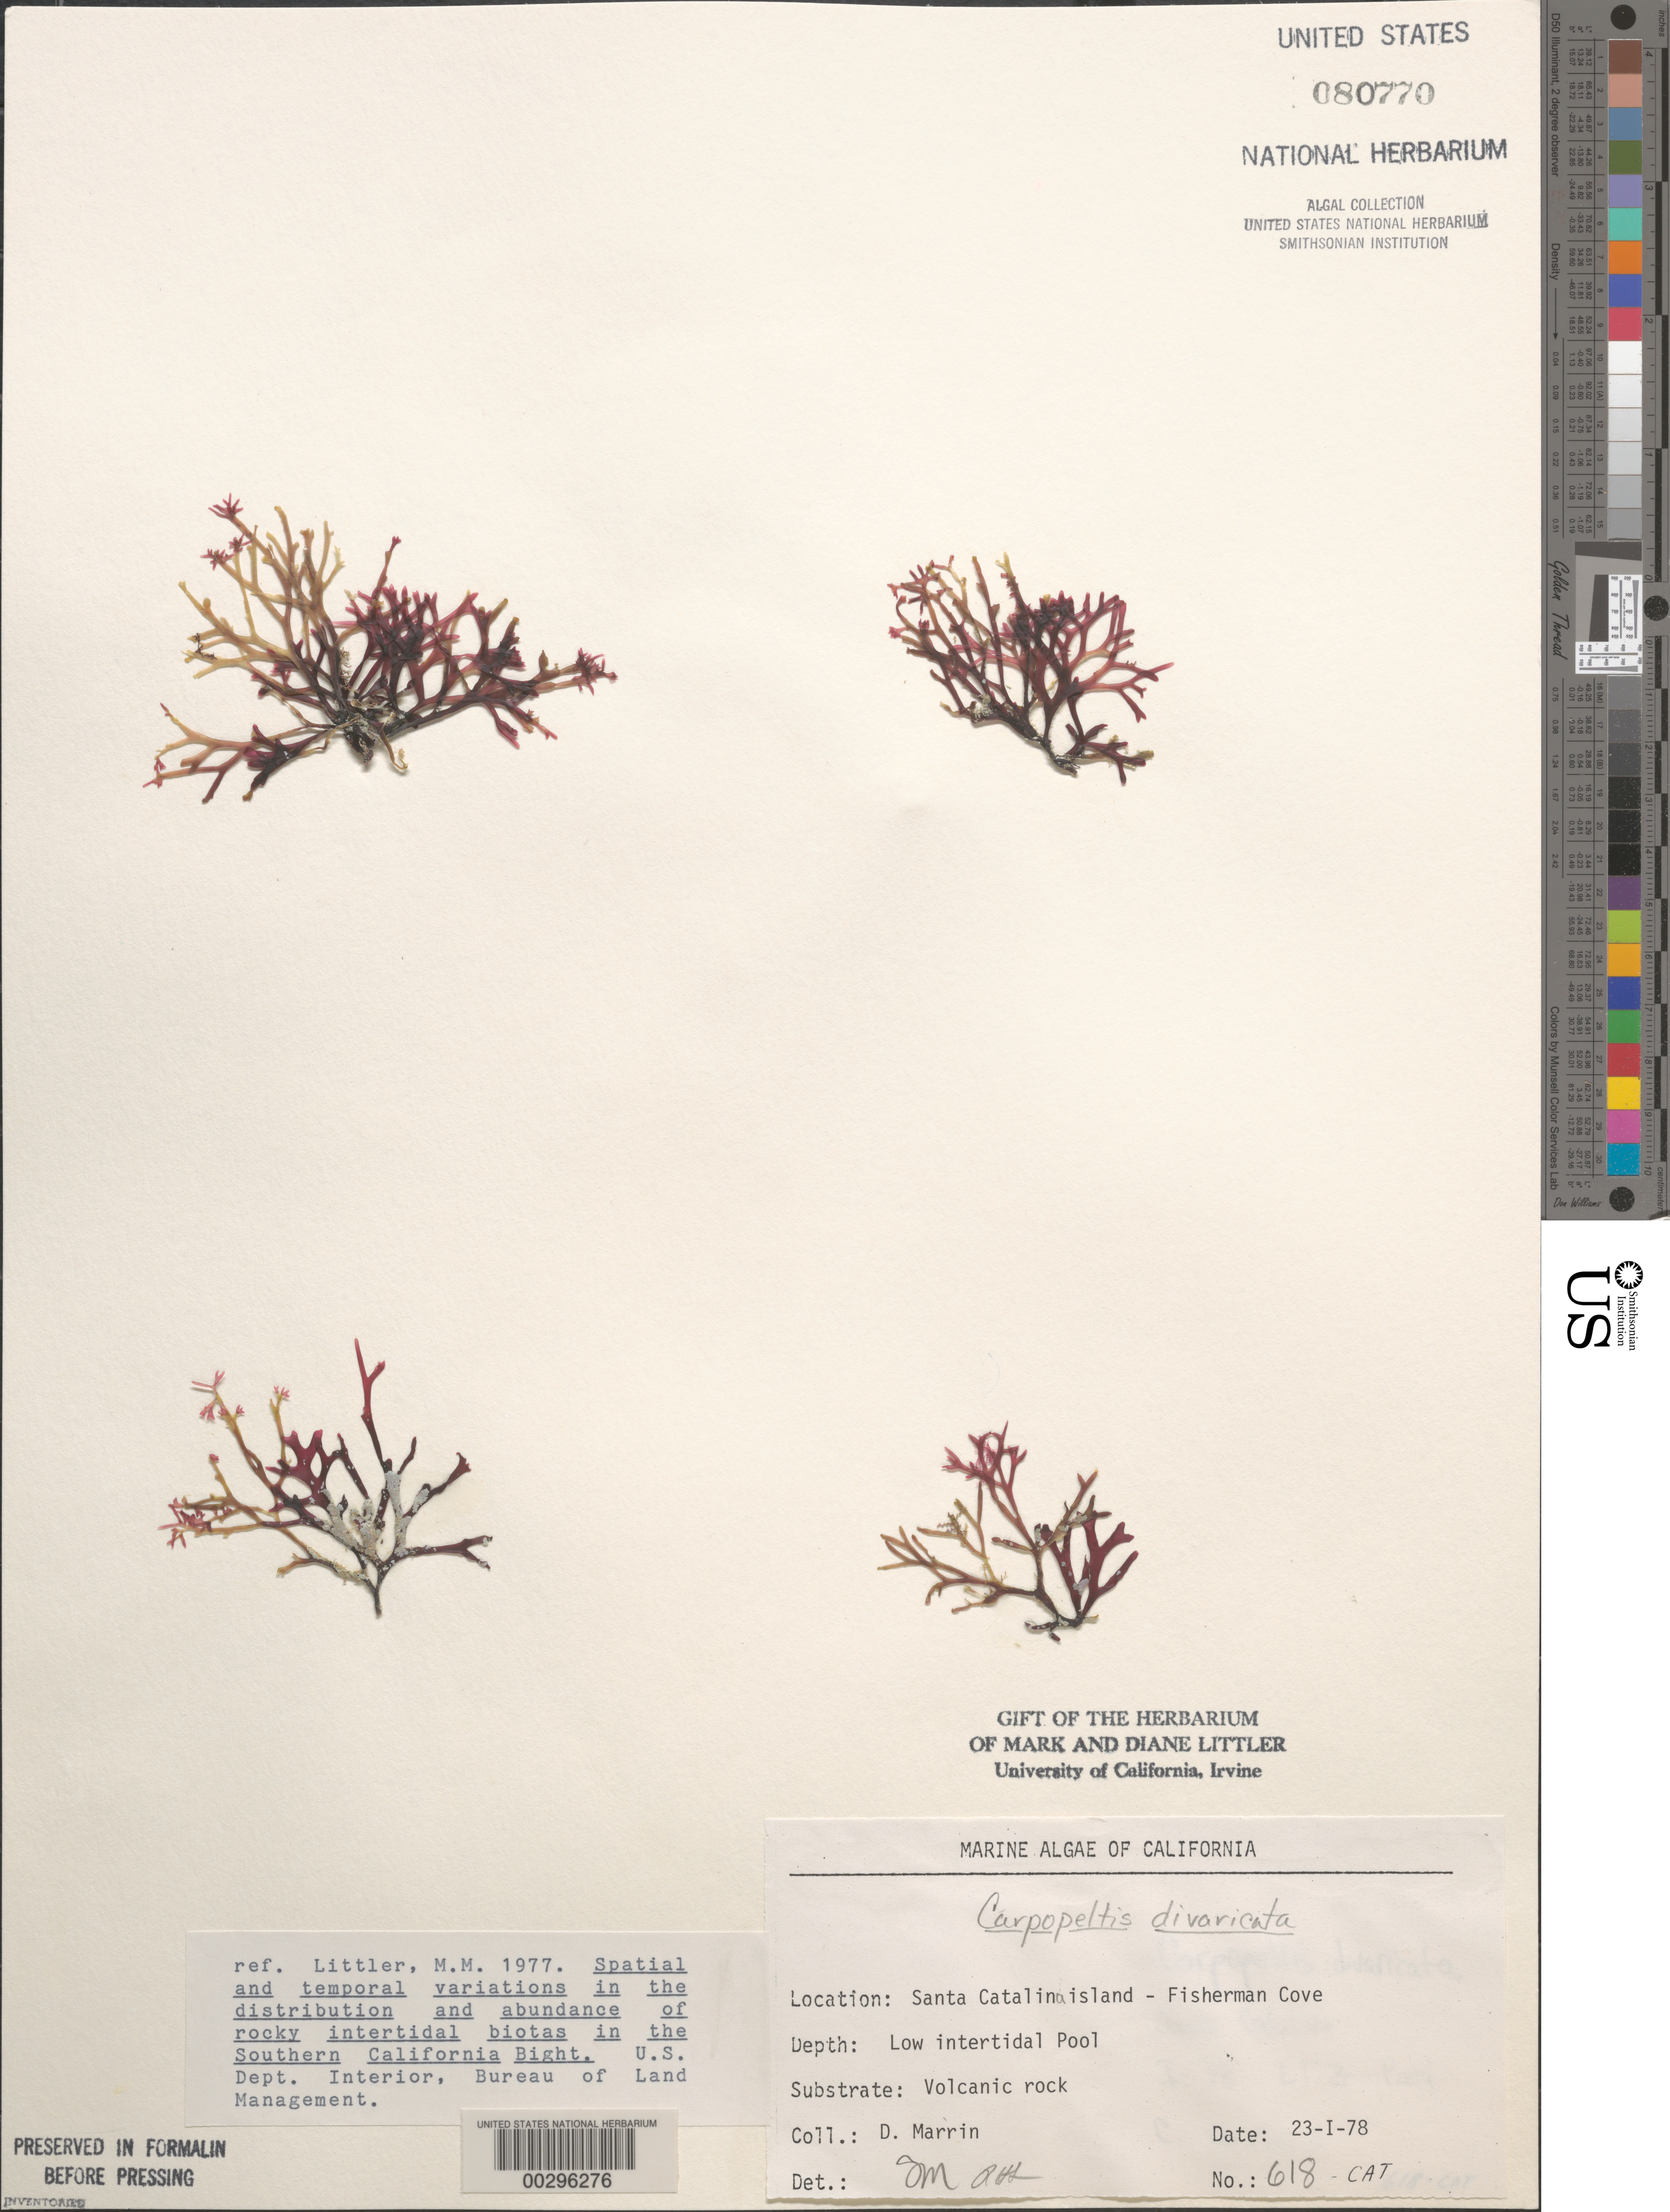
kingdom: Plantae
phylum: Rhodophyta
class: Florideophyceae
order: Halymeniales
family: Halymeniaceae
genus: Grateloupia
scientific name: Grateloupia chiangii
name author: S. Kawaguchi & H.W. Wang in H.W. Wang et al.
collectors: D. Marrin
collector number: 618-CAT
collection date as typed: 23 Jan 1978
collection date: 1978-01-23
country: United States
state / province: California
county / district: Los Angeles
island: Santa Catalina Island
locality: Fishermen Cove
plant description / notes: BLM-SOCALBIGHT Rocky Intertidal Survey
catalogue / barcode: US 80770